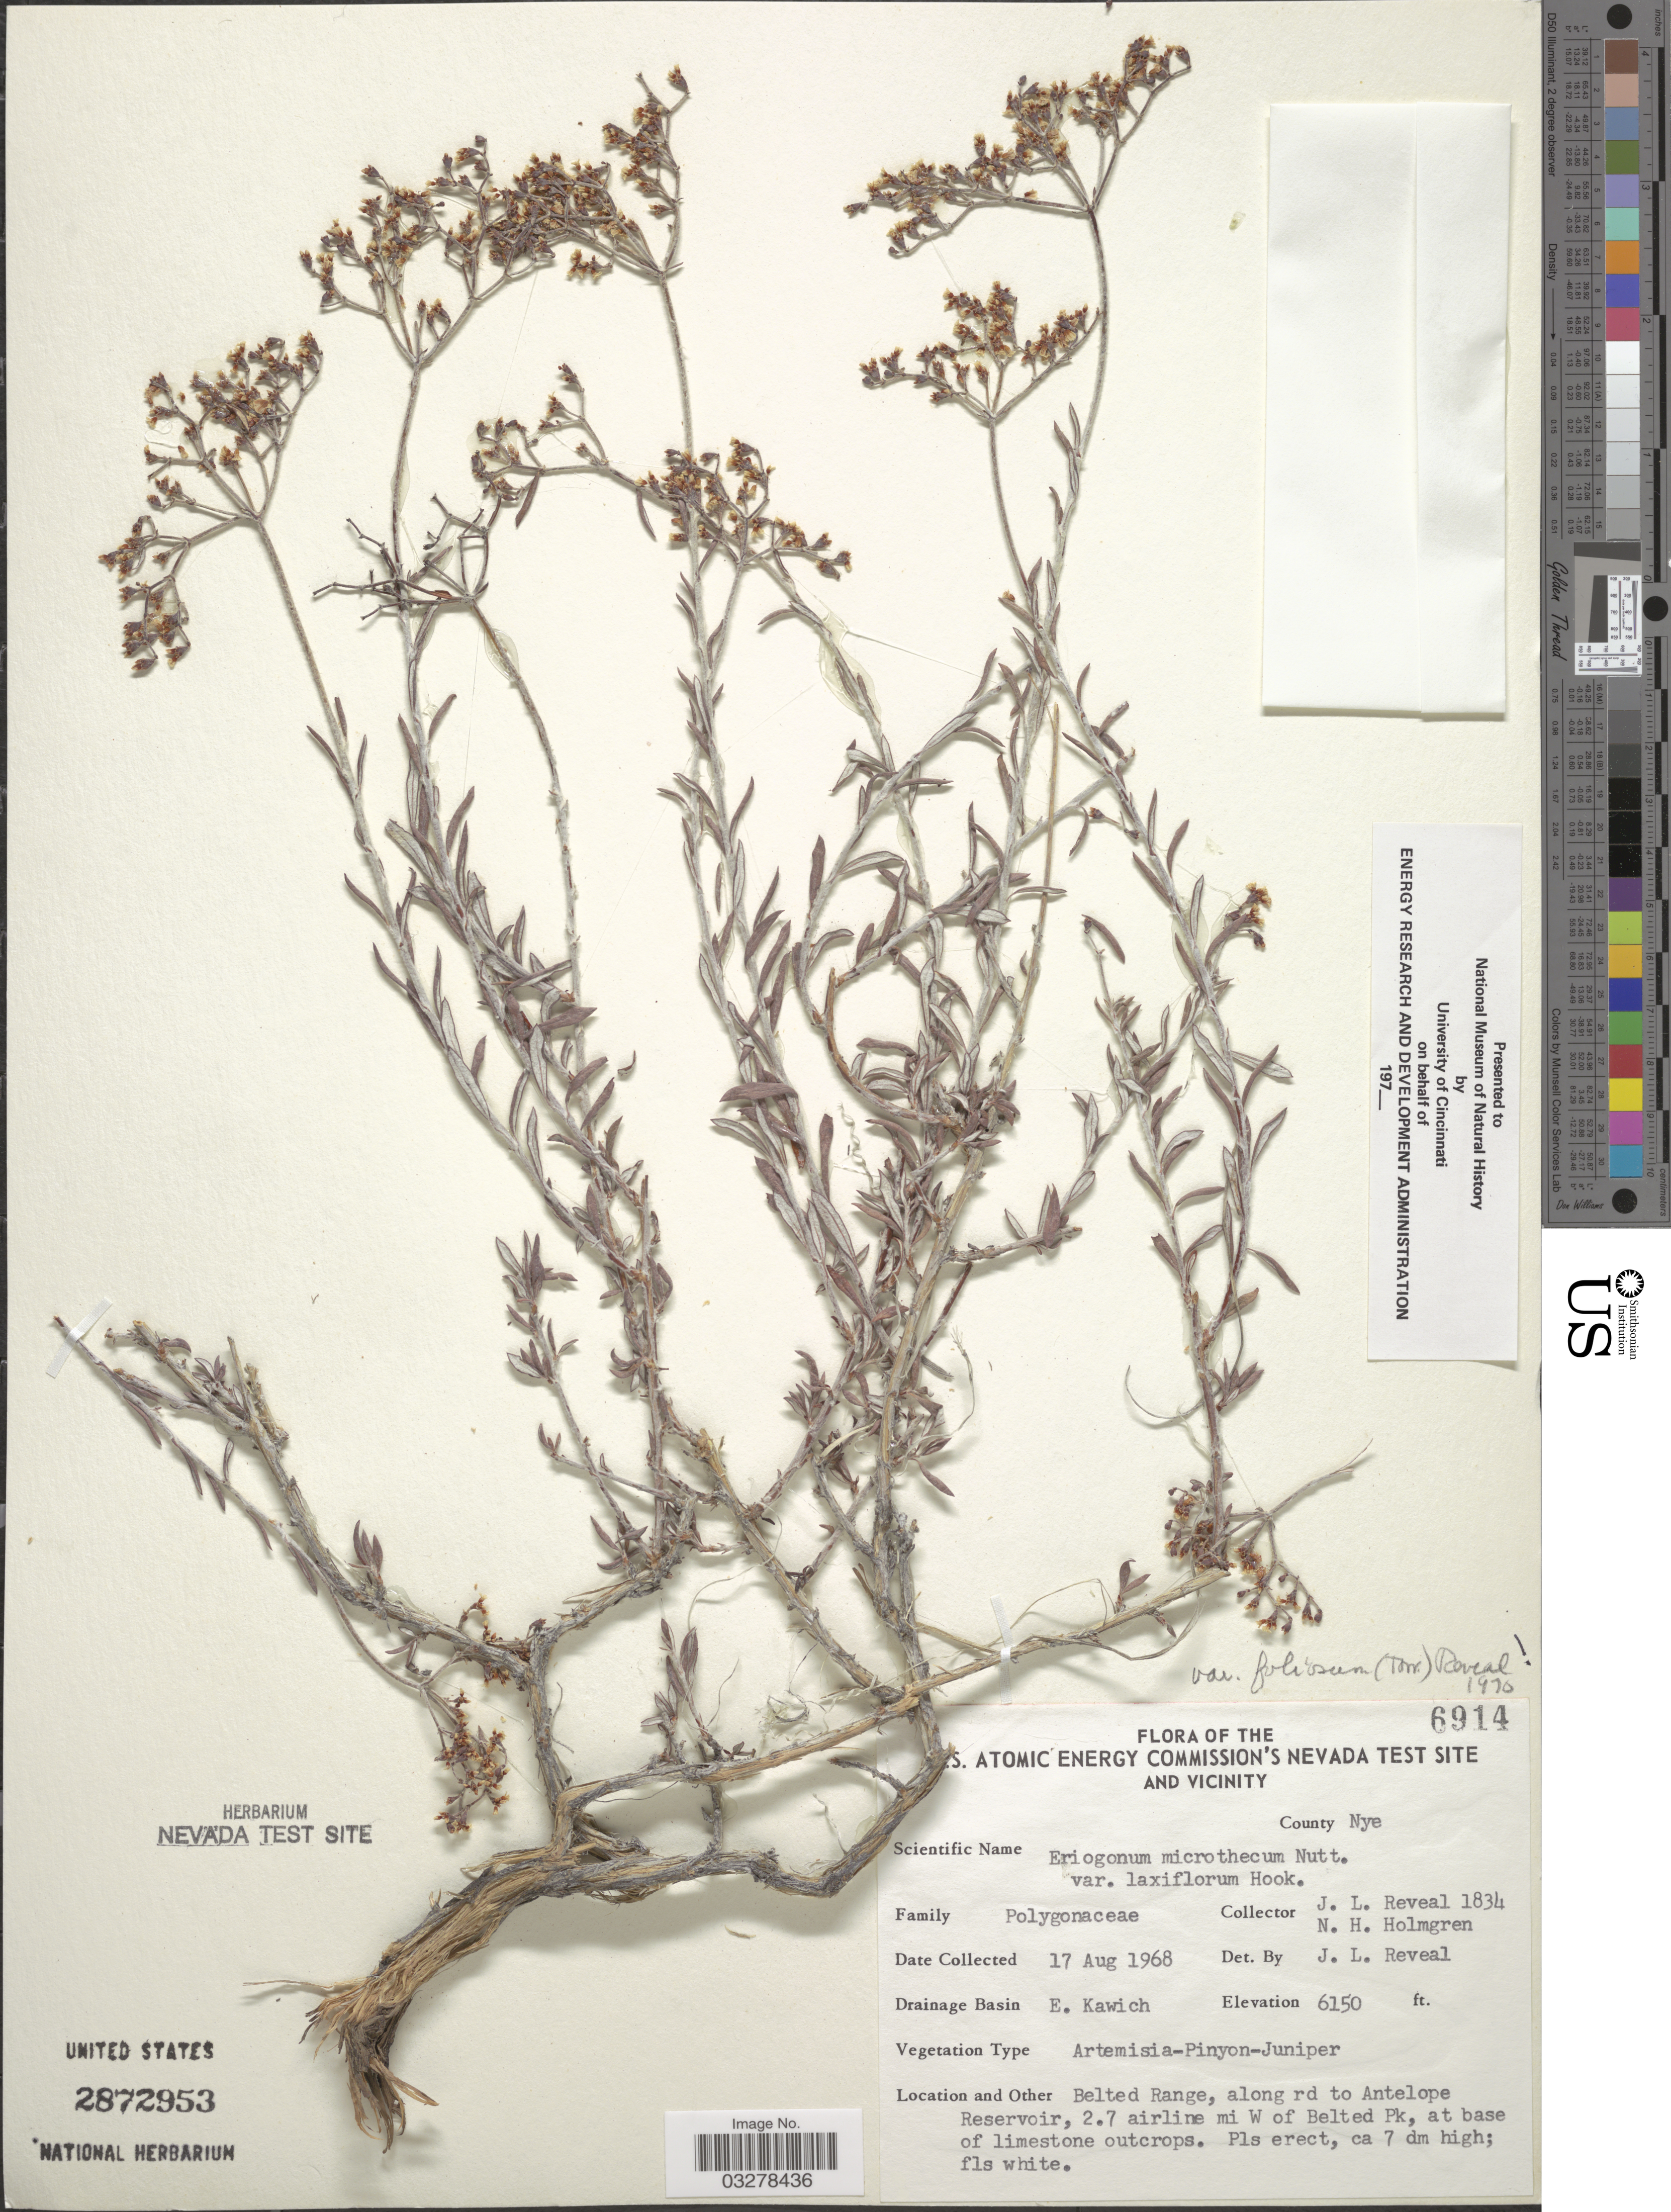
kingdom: Plantae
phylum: Tracheophyta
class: Magnoliopsida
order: Caryophyllales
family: Polygonaceae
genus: Eriogonum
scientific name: Eriogonum microtheca var. foliosum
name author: (Torr. & A. Gray) Reveal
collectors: J. L. Reveal & N. H. Holmgren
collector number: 1834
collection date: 1968-08-17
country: United States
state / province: Nevada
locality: U.S. Atomic Energy Commission's Nevada Test Site and Vicinity. County Nye. Drainage Basin E. Kawich. Belted Range, along rd to Antelope Reservoir, 2.7 airline mi W of Belted Pk.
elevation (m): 1875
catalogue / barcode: US 2872953